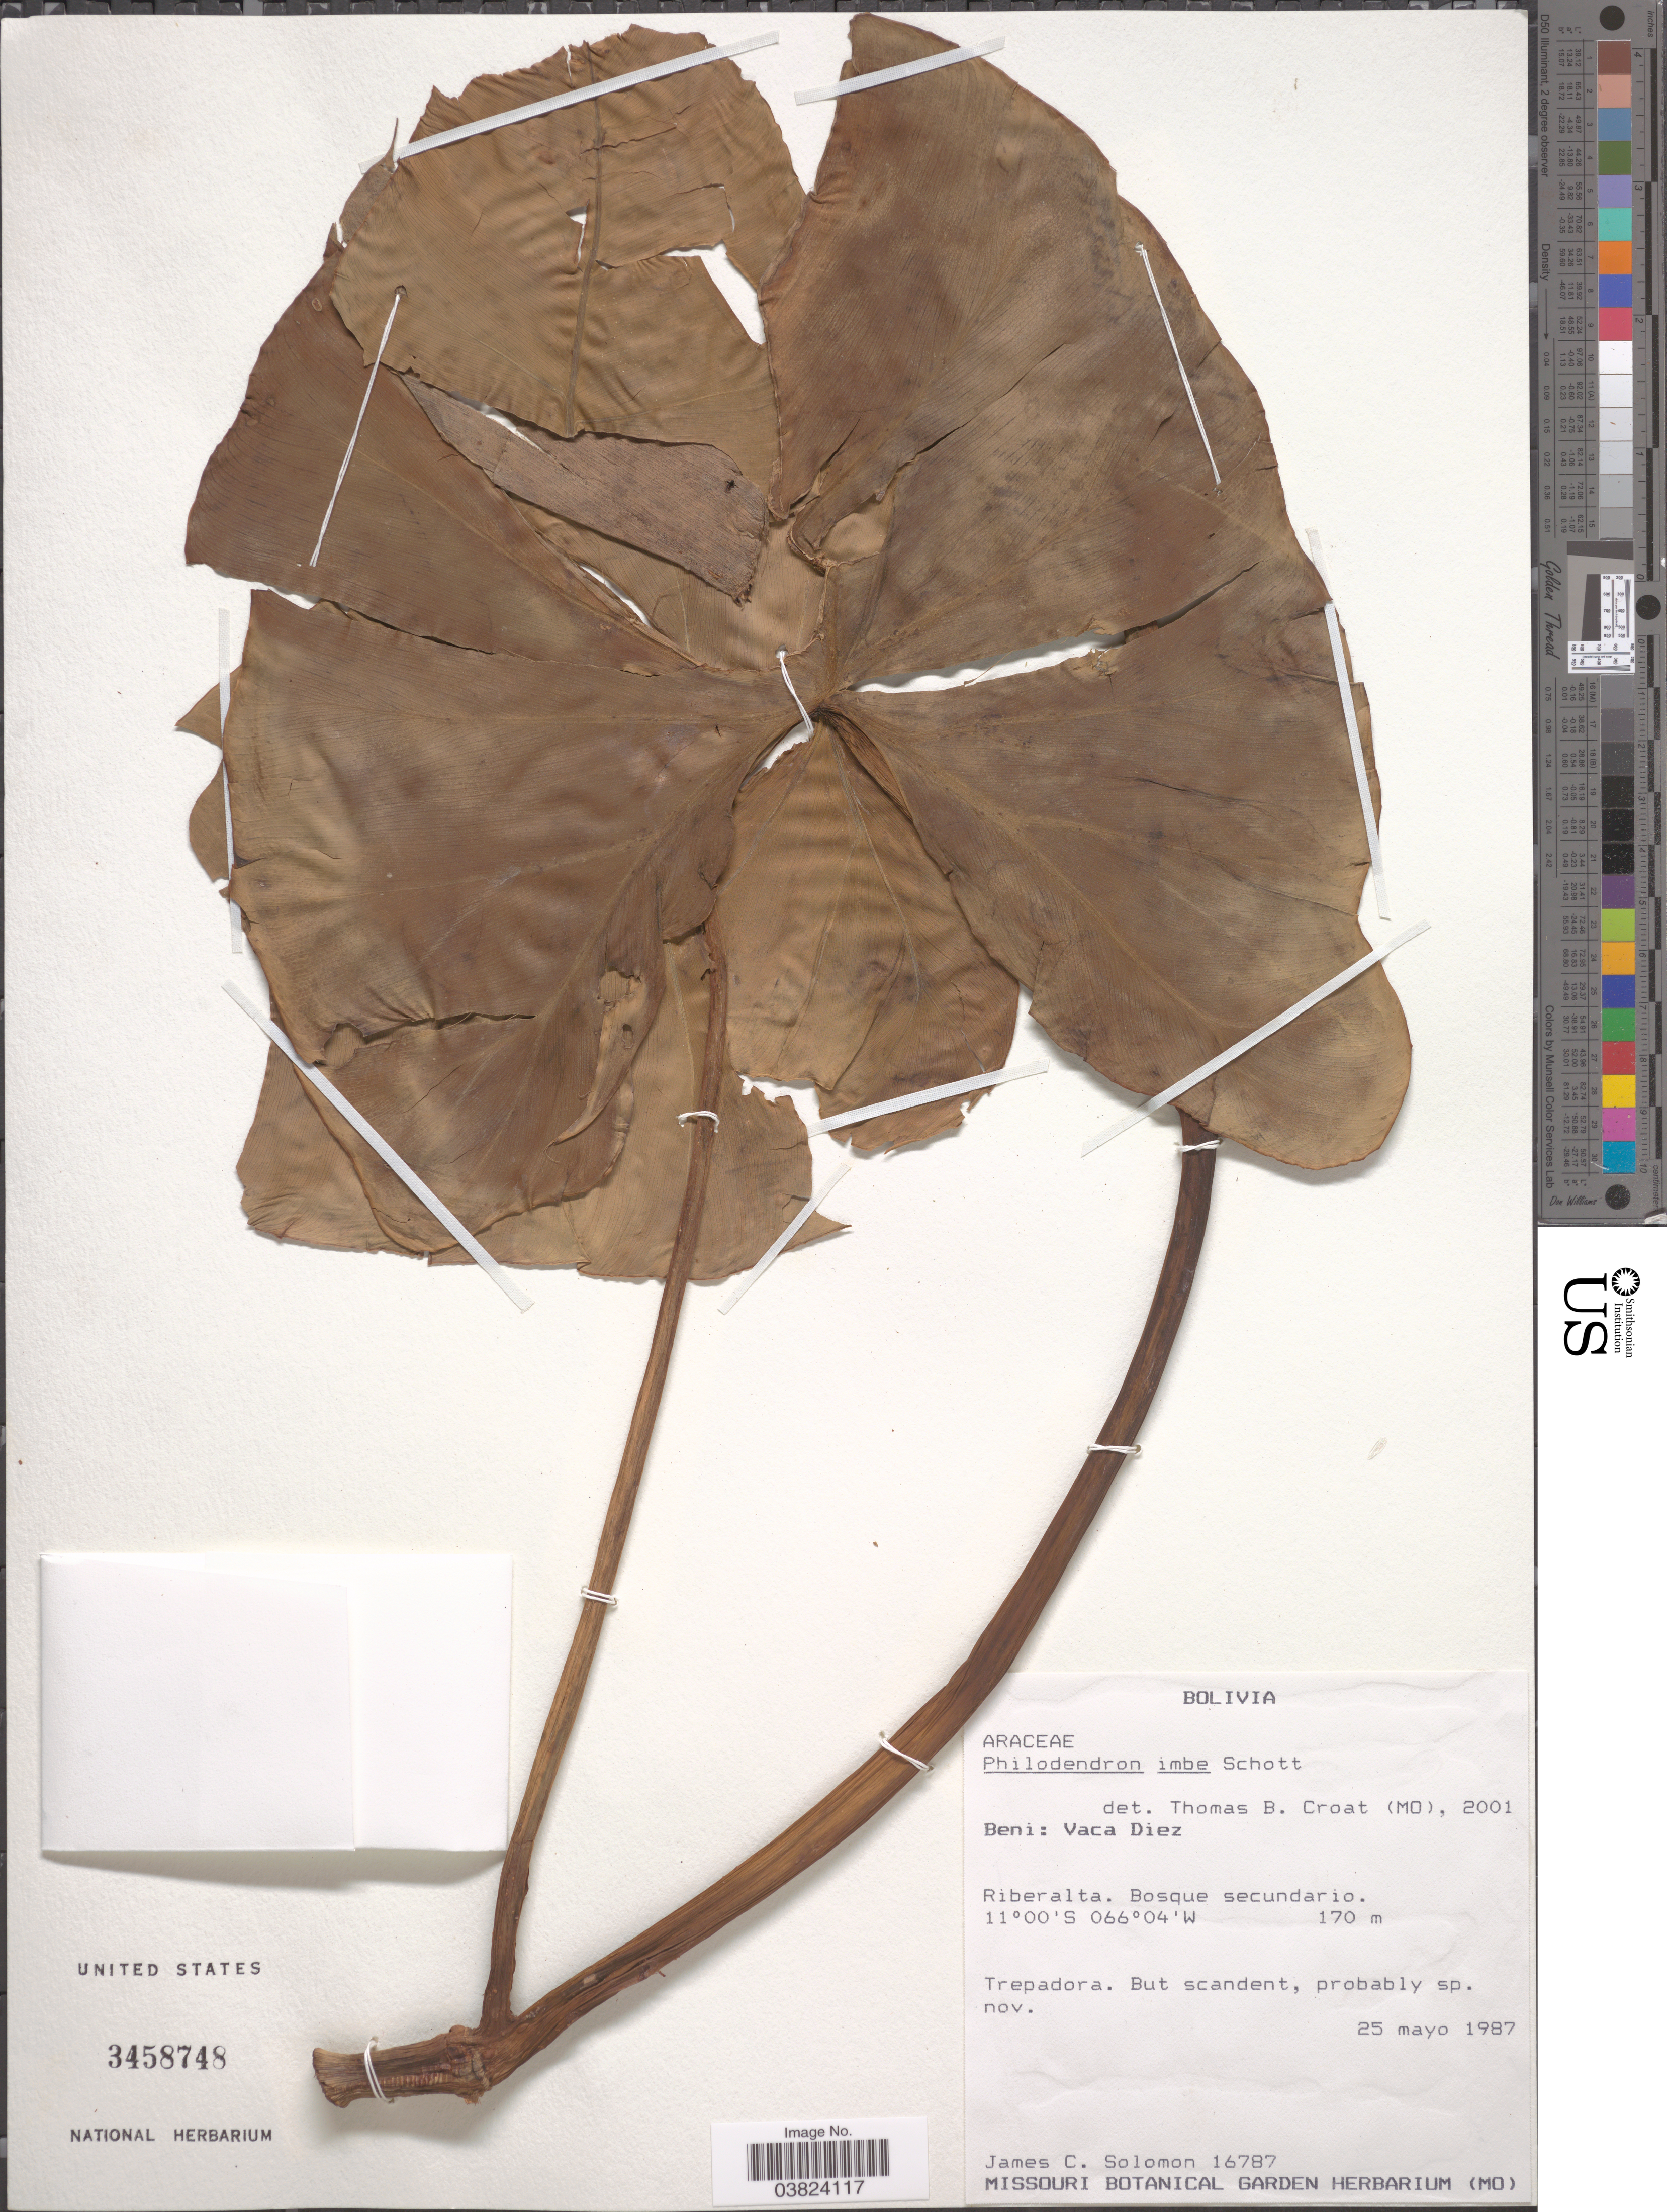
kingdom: Plantae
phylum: Tracheophyta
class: Liliopsida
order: Alismatales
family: Araceae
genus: Philodendron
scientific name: Philodendron imbe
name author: Schott ex Kunth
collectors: J. C. Solomon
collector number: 16878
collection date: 1987-05-25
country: Bolivia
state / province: Beni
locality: Vaca Diez. Riberalta.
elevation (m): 170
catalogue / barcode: US 3458748